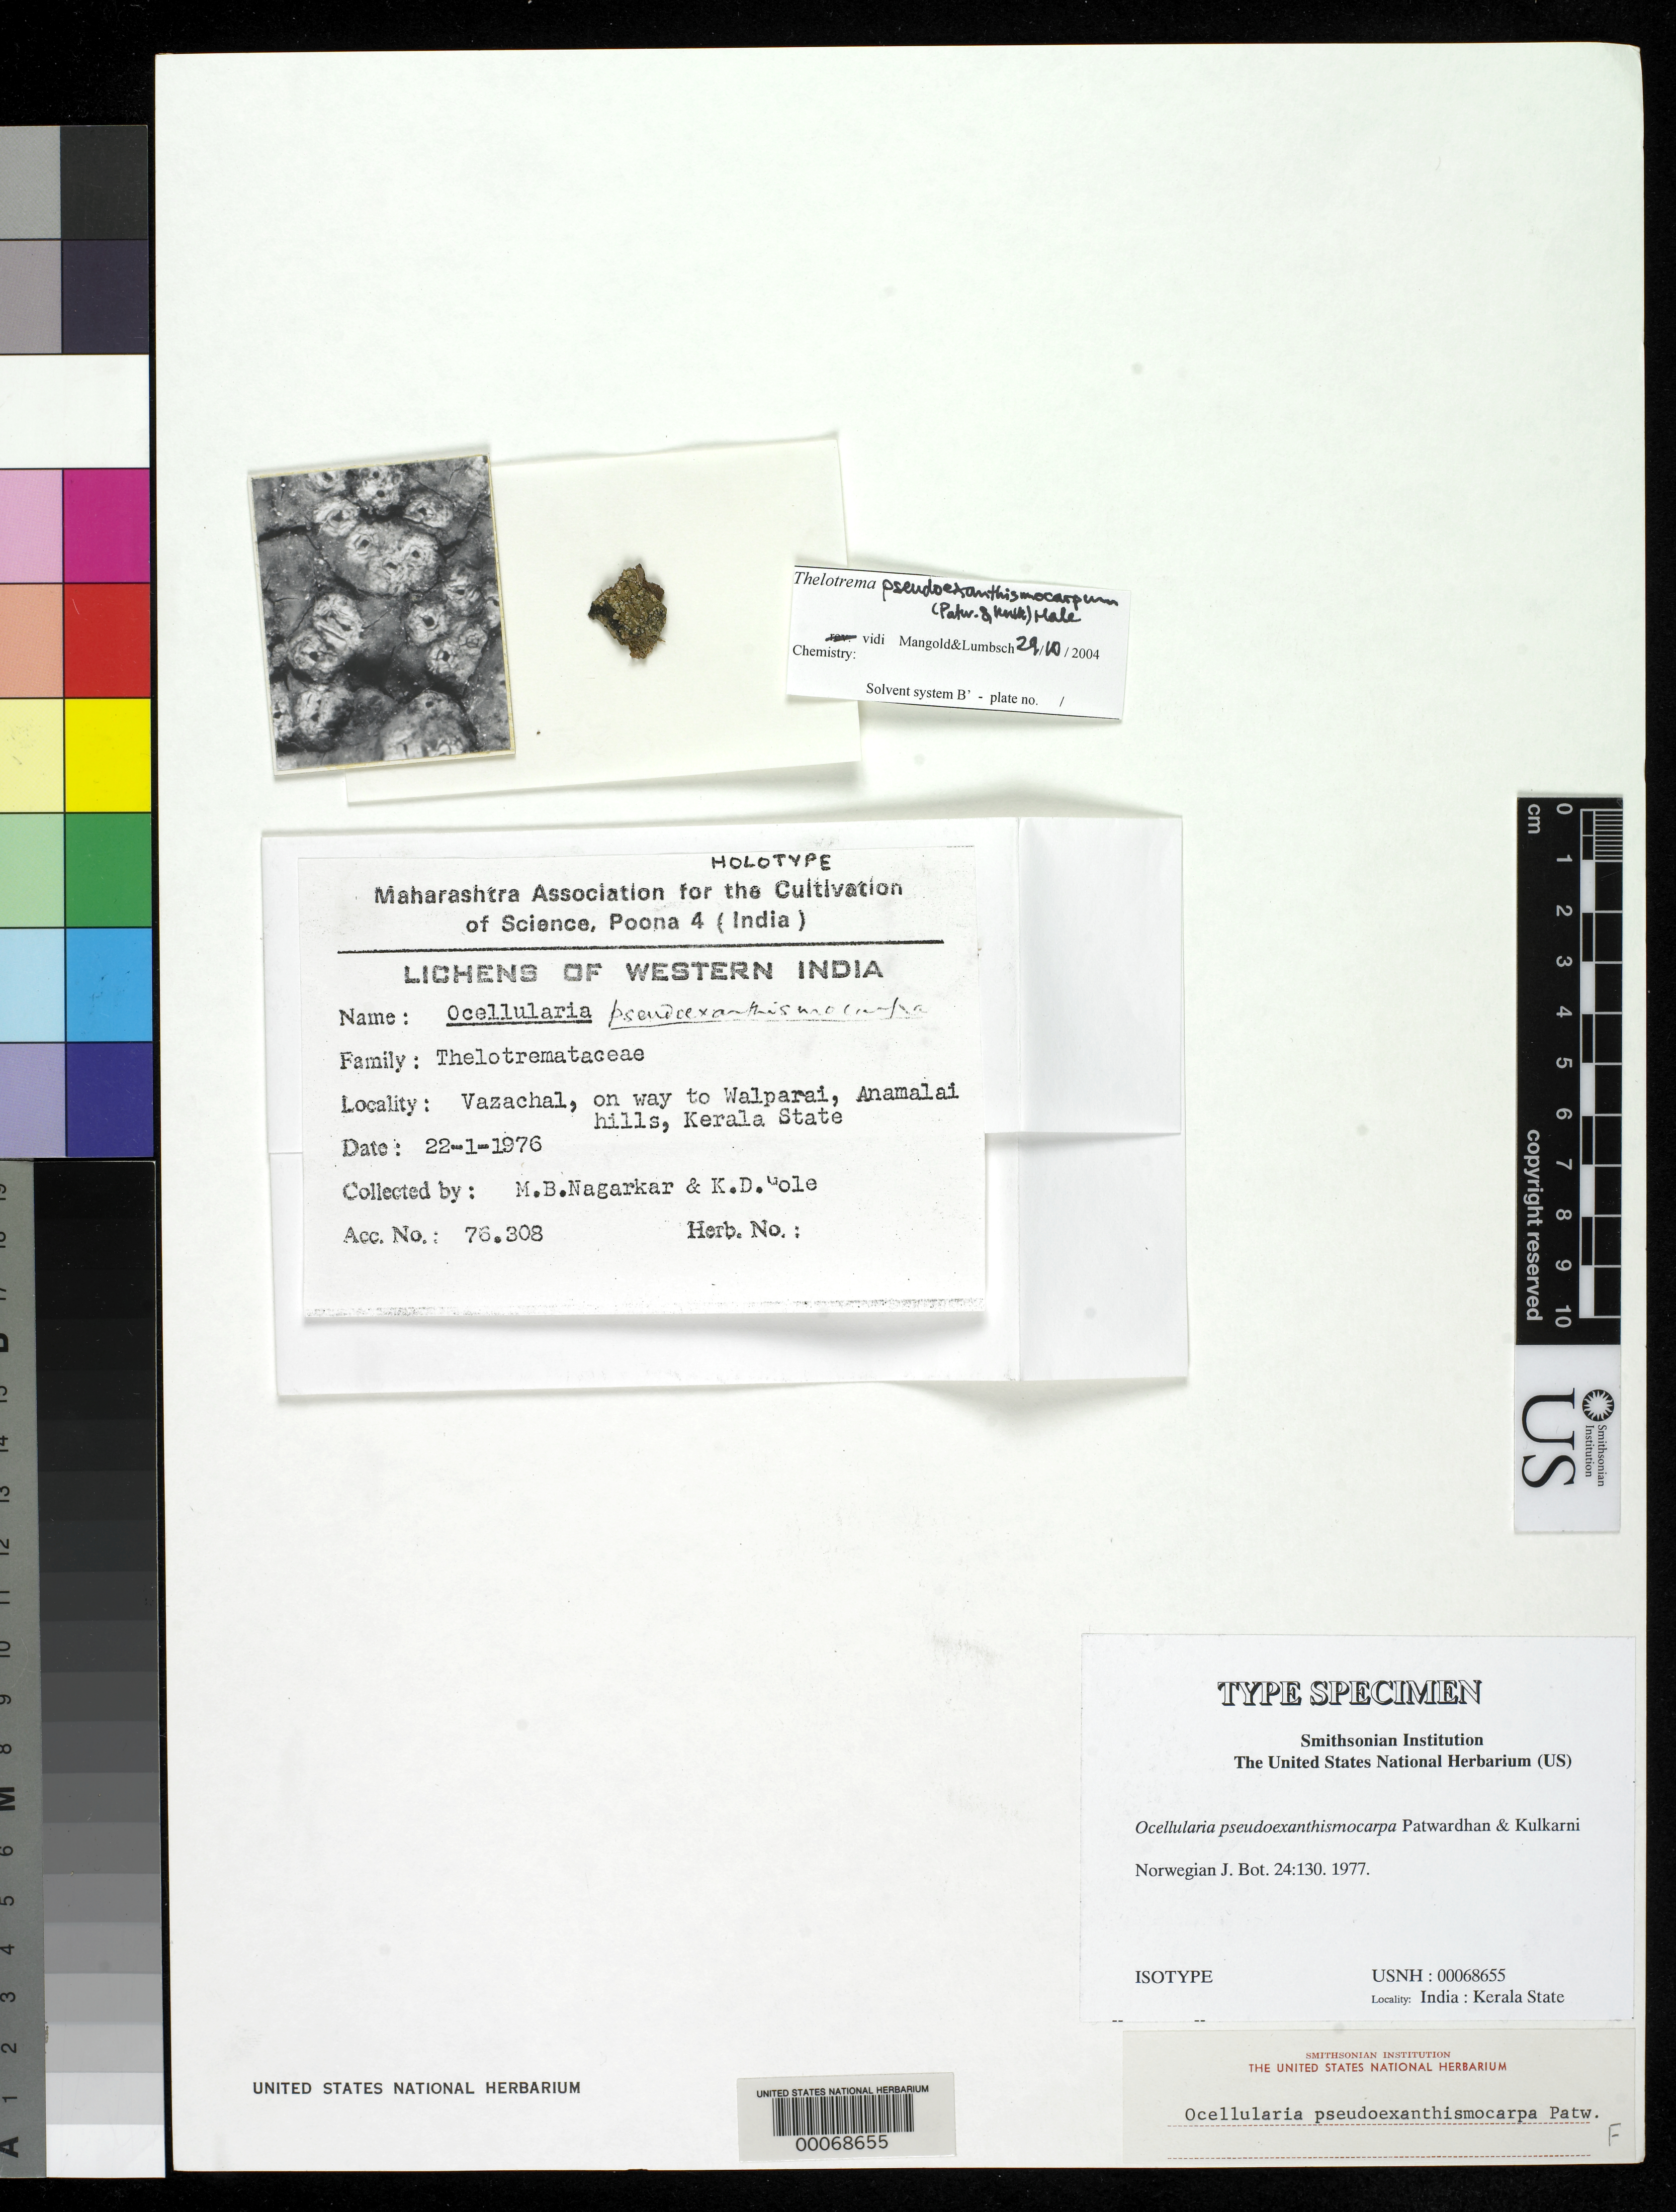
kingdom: Fungi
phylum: Ascomycota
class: Lecanoromycetes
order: Ostropales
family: Graphidaceae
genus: Ocellularia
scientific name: Ocellularia pseudoexanthismocarpa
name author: Patw. & Kulkarni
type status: Isotype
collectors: M. Nagarkar & K. Gole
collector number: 76308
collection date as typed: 22 Jan 1976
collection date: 1976-01-22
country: India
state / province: Kerala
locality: Vazachal, on way to Walparai, Anamalai Hills.